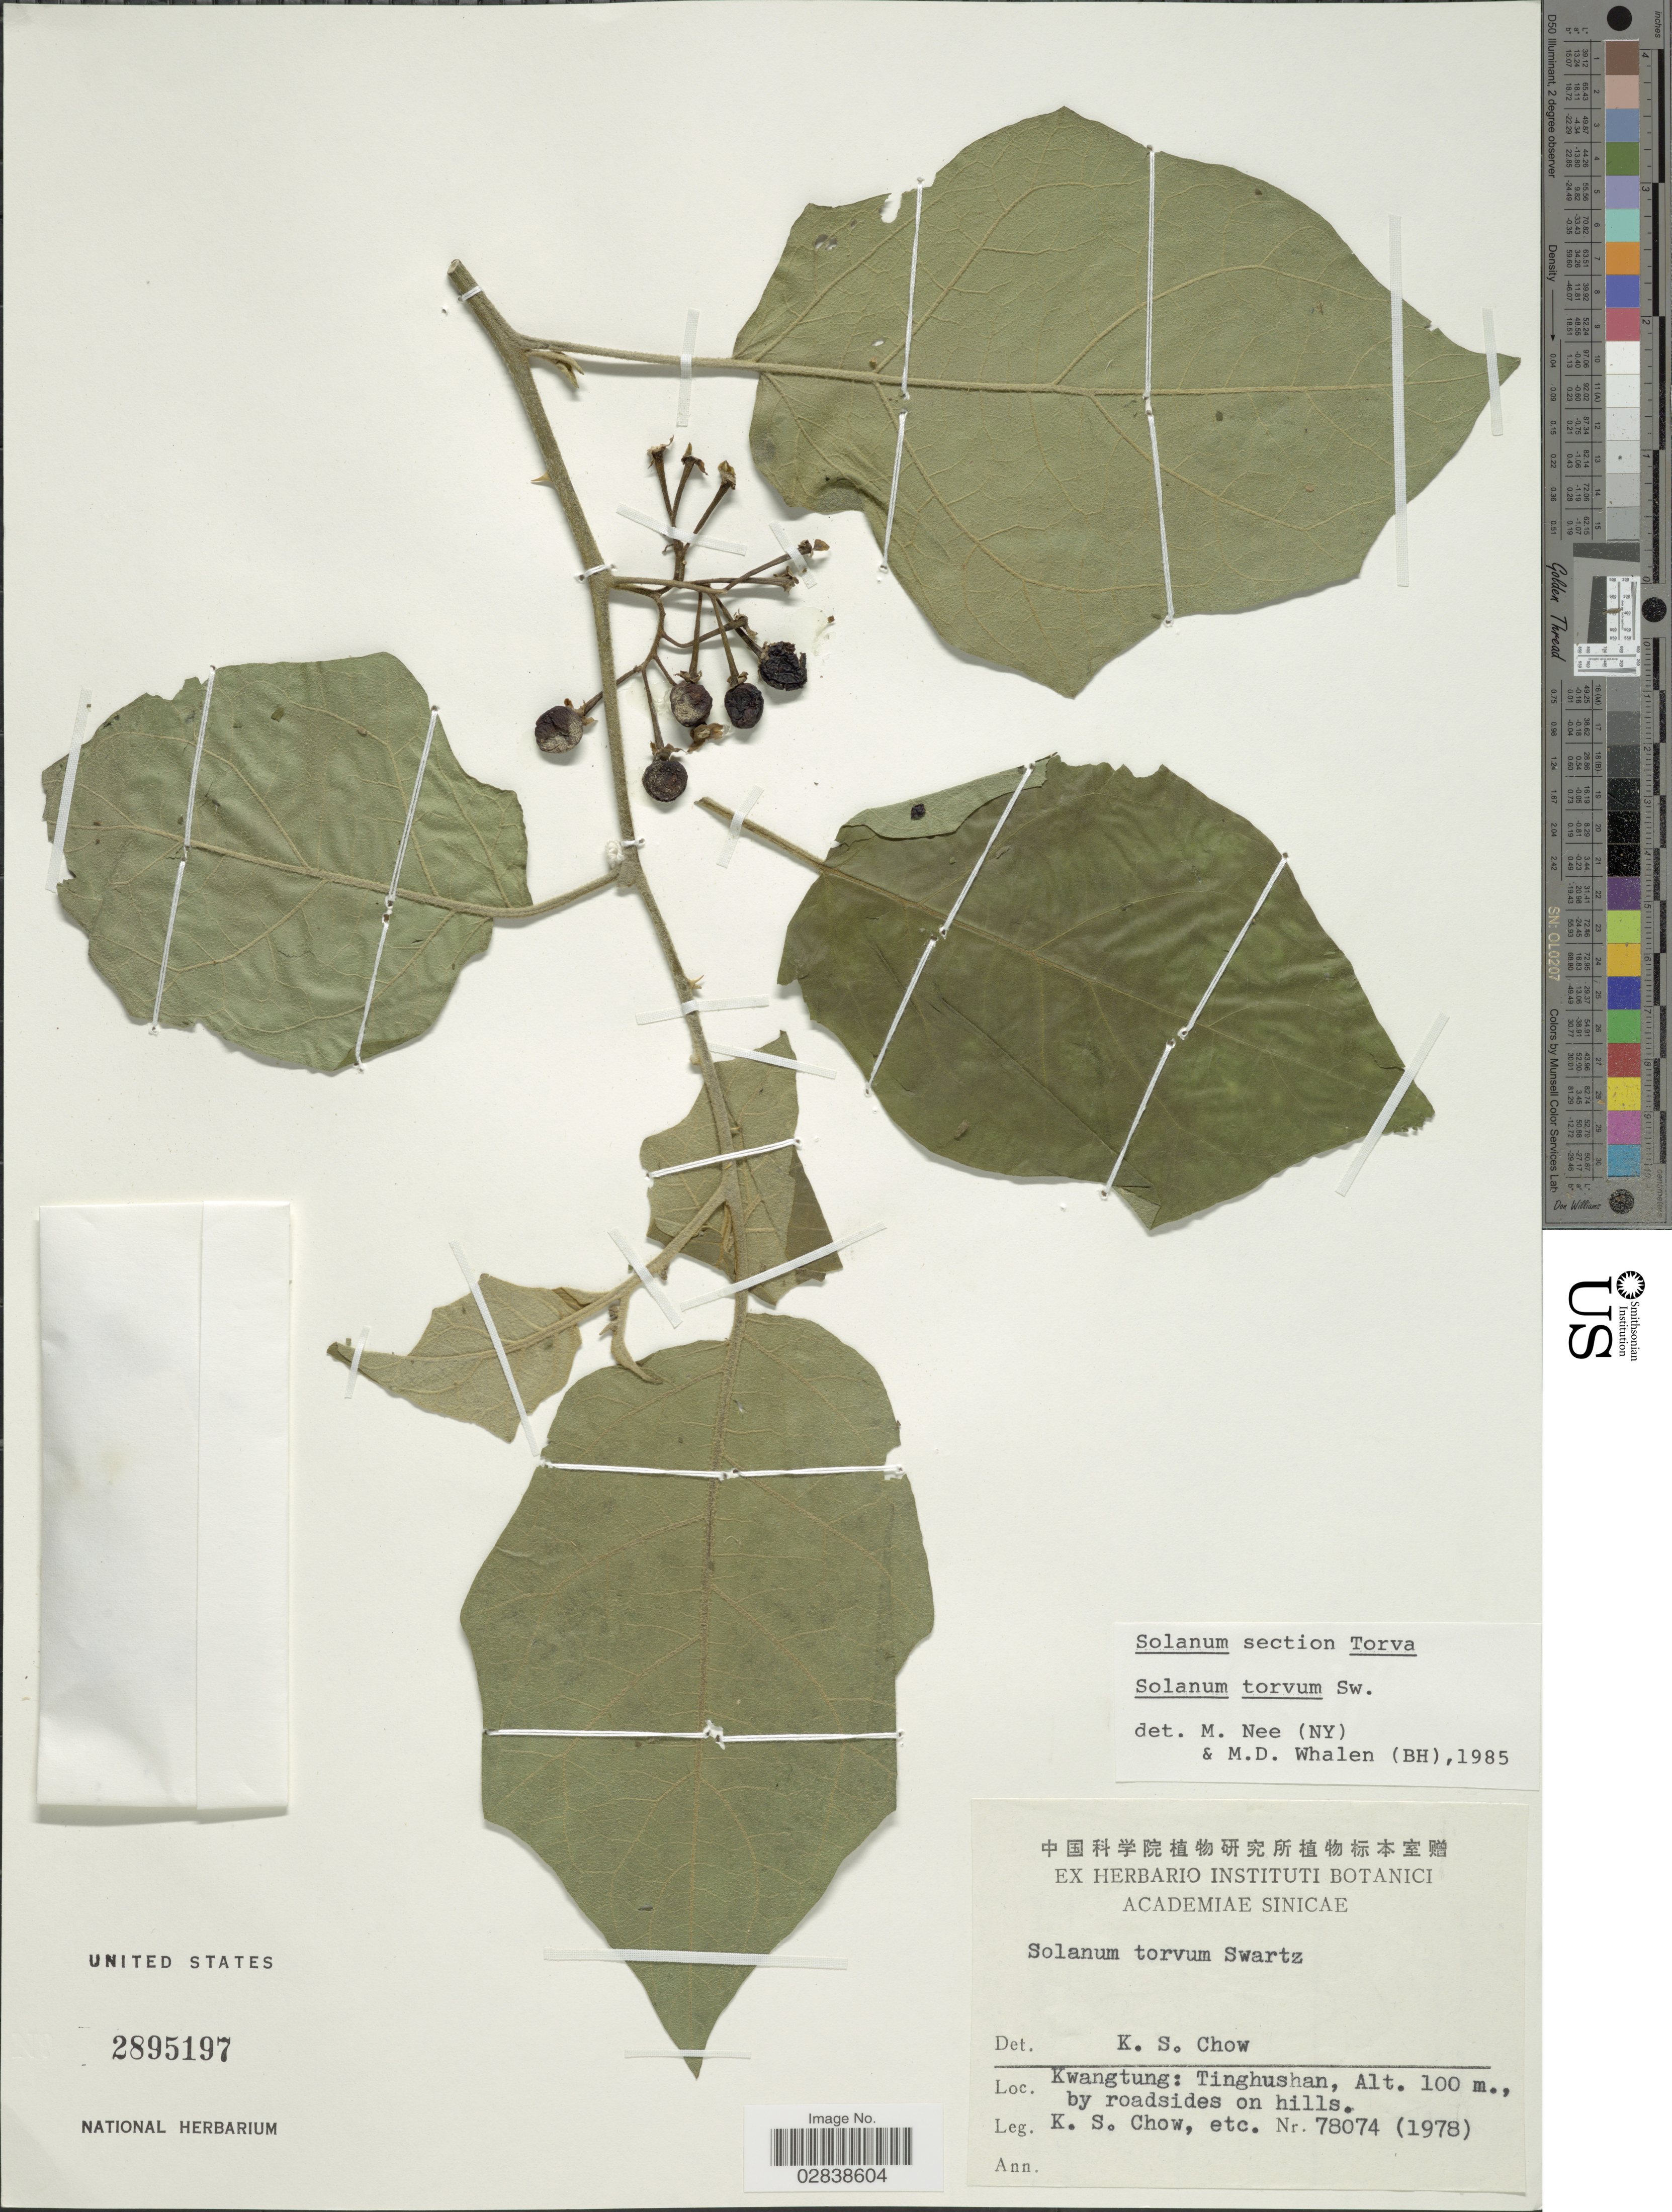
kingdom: Plantae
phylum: Tracheophyta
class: Magnoliopsida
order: Solanales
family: Solanaceae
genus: Solanum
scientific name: Solanum torvum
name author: Sw.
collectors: K. S. Chow & et al.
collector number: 78074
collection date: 1978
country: China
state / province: Guangdong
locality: Kwangtung: Tinghushan, by roadsides on hills.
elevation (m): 100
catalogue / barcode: US 2895197